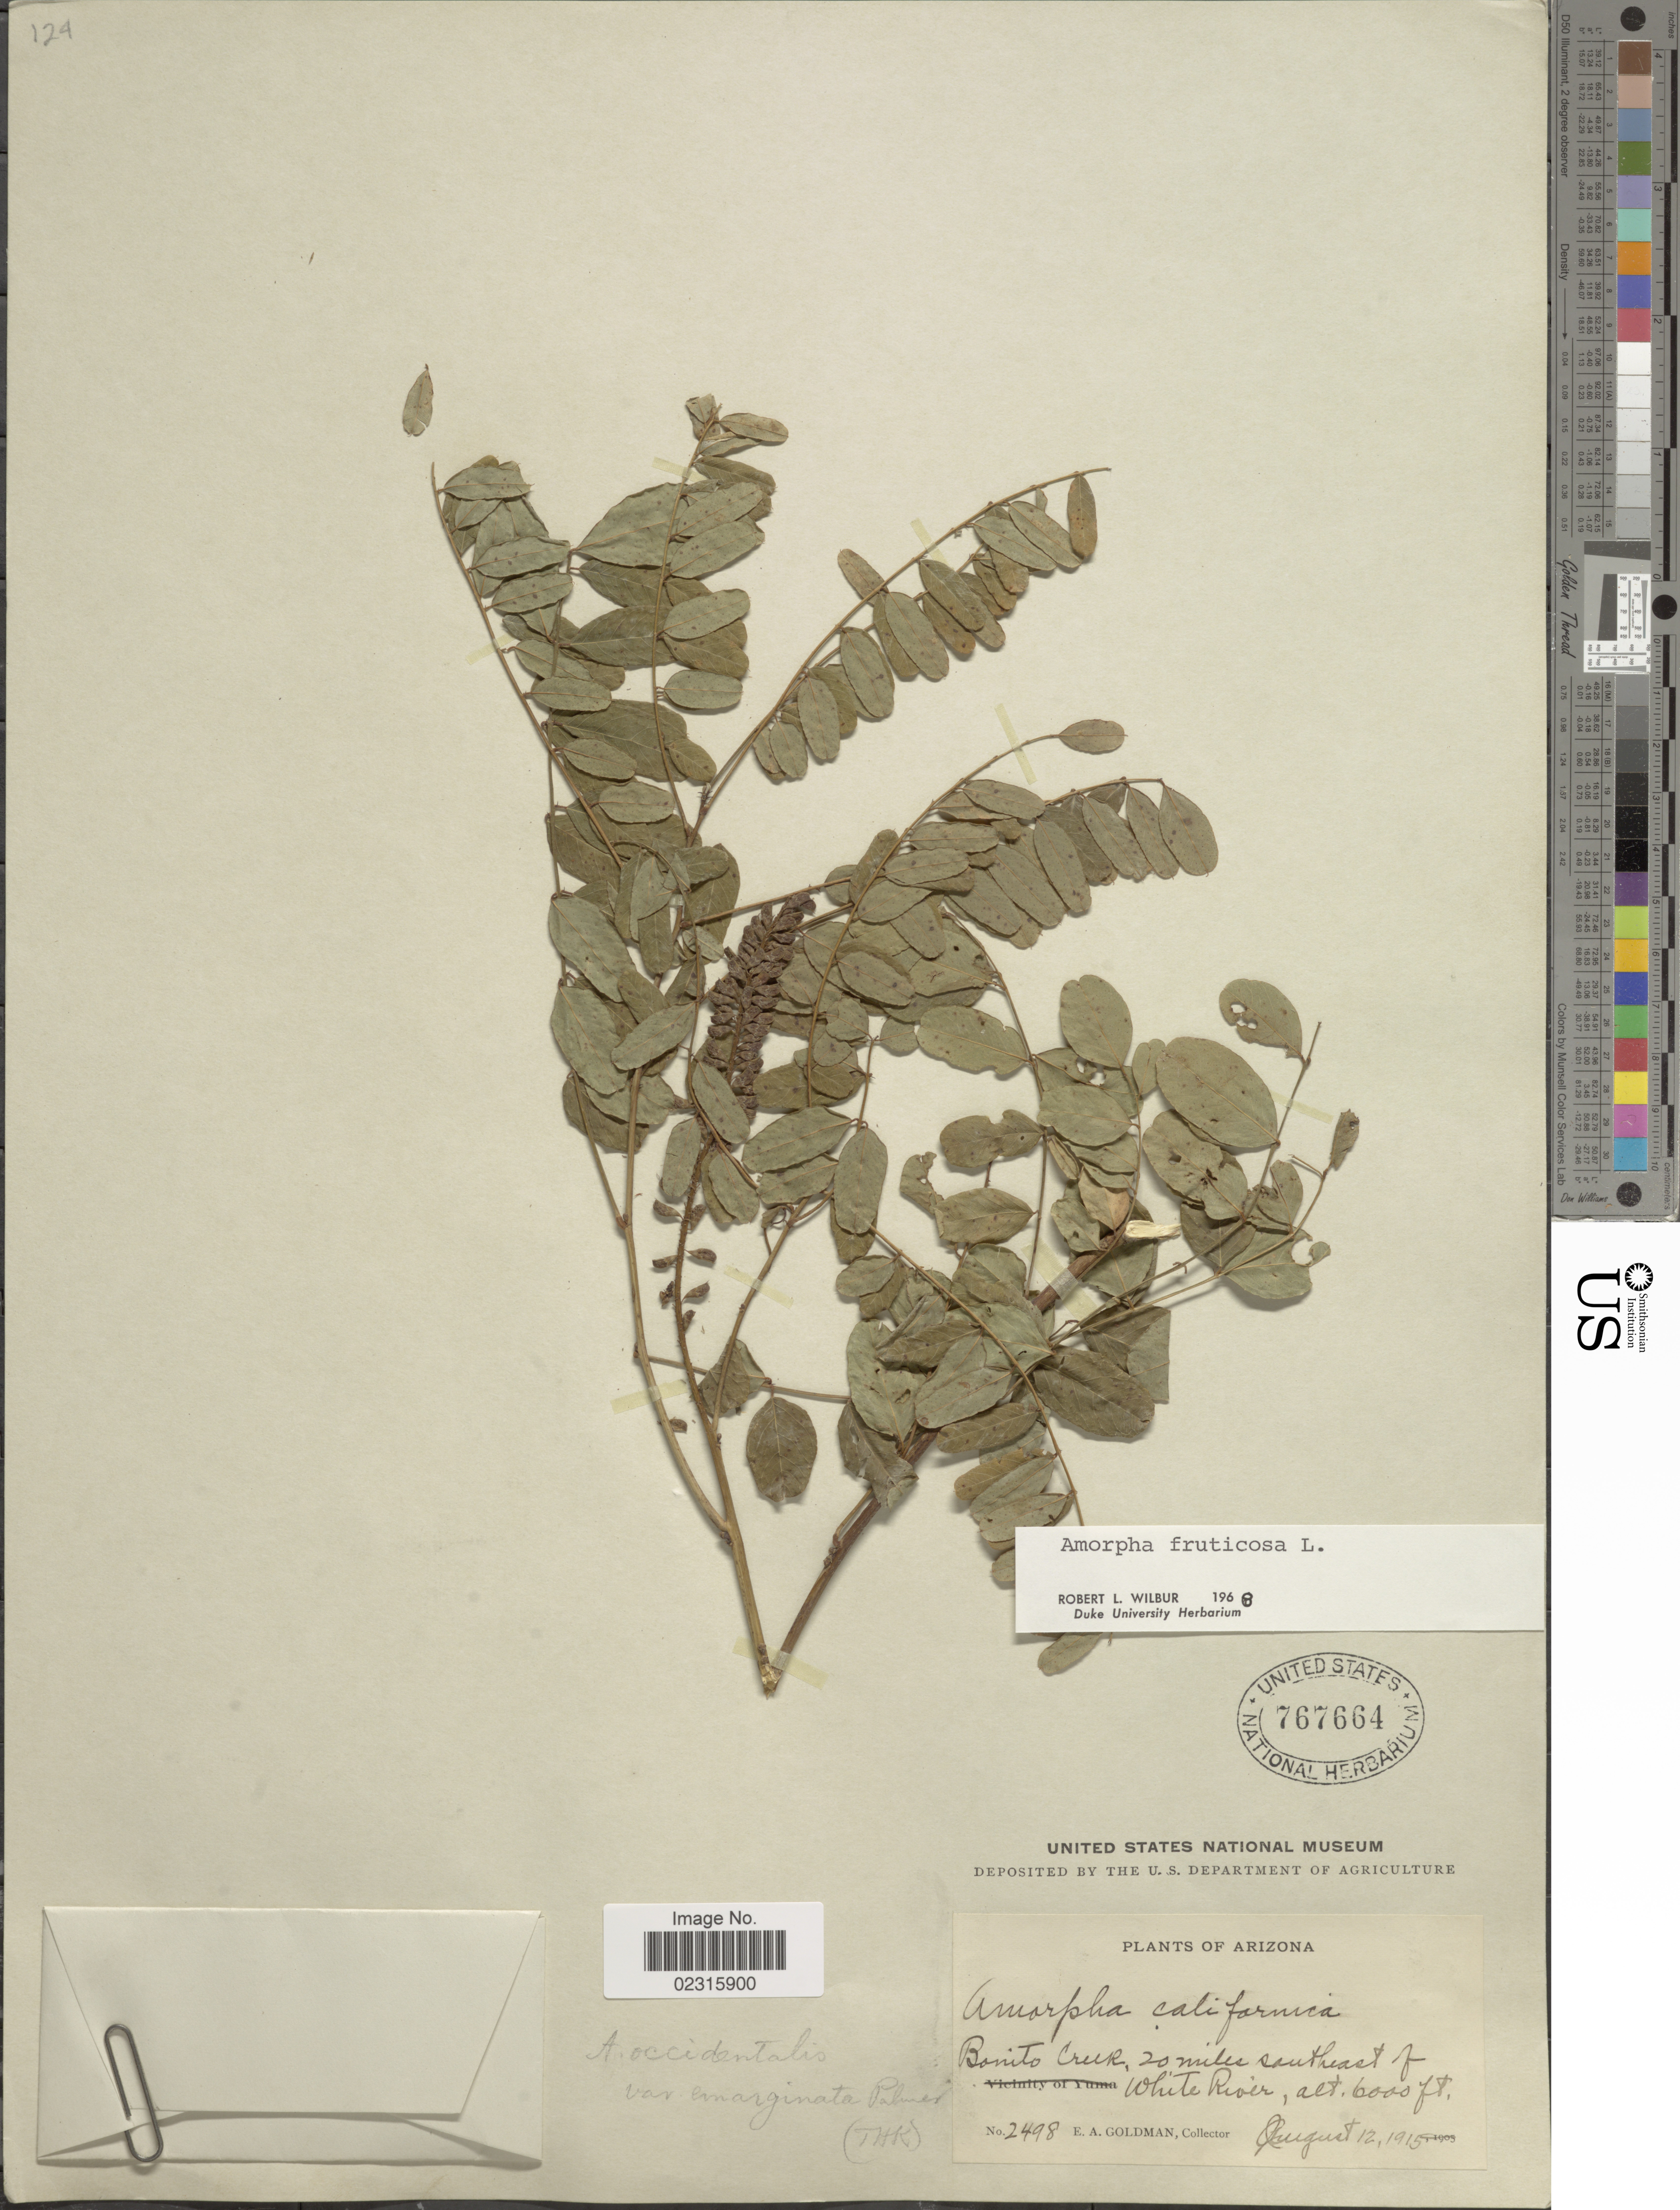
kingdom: Plantae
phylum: Tracheophyta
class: Magnoliopsida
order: Fabales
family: Fabaceae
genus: Amorpha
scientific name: Amorpha fruticosa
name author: L.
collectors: E. A. Goldman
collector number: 2498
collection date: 1915-08-12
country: United States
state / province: Arizona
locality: Bonita Creek, 20 miles southeast of White River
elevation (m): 1829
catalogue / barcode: US 767664